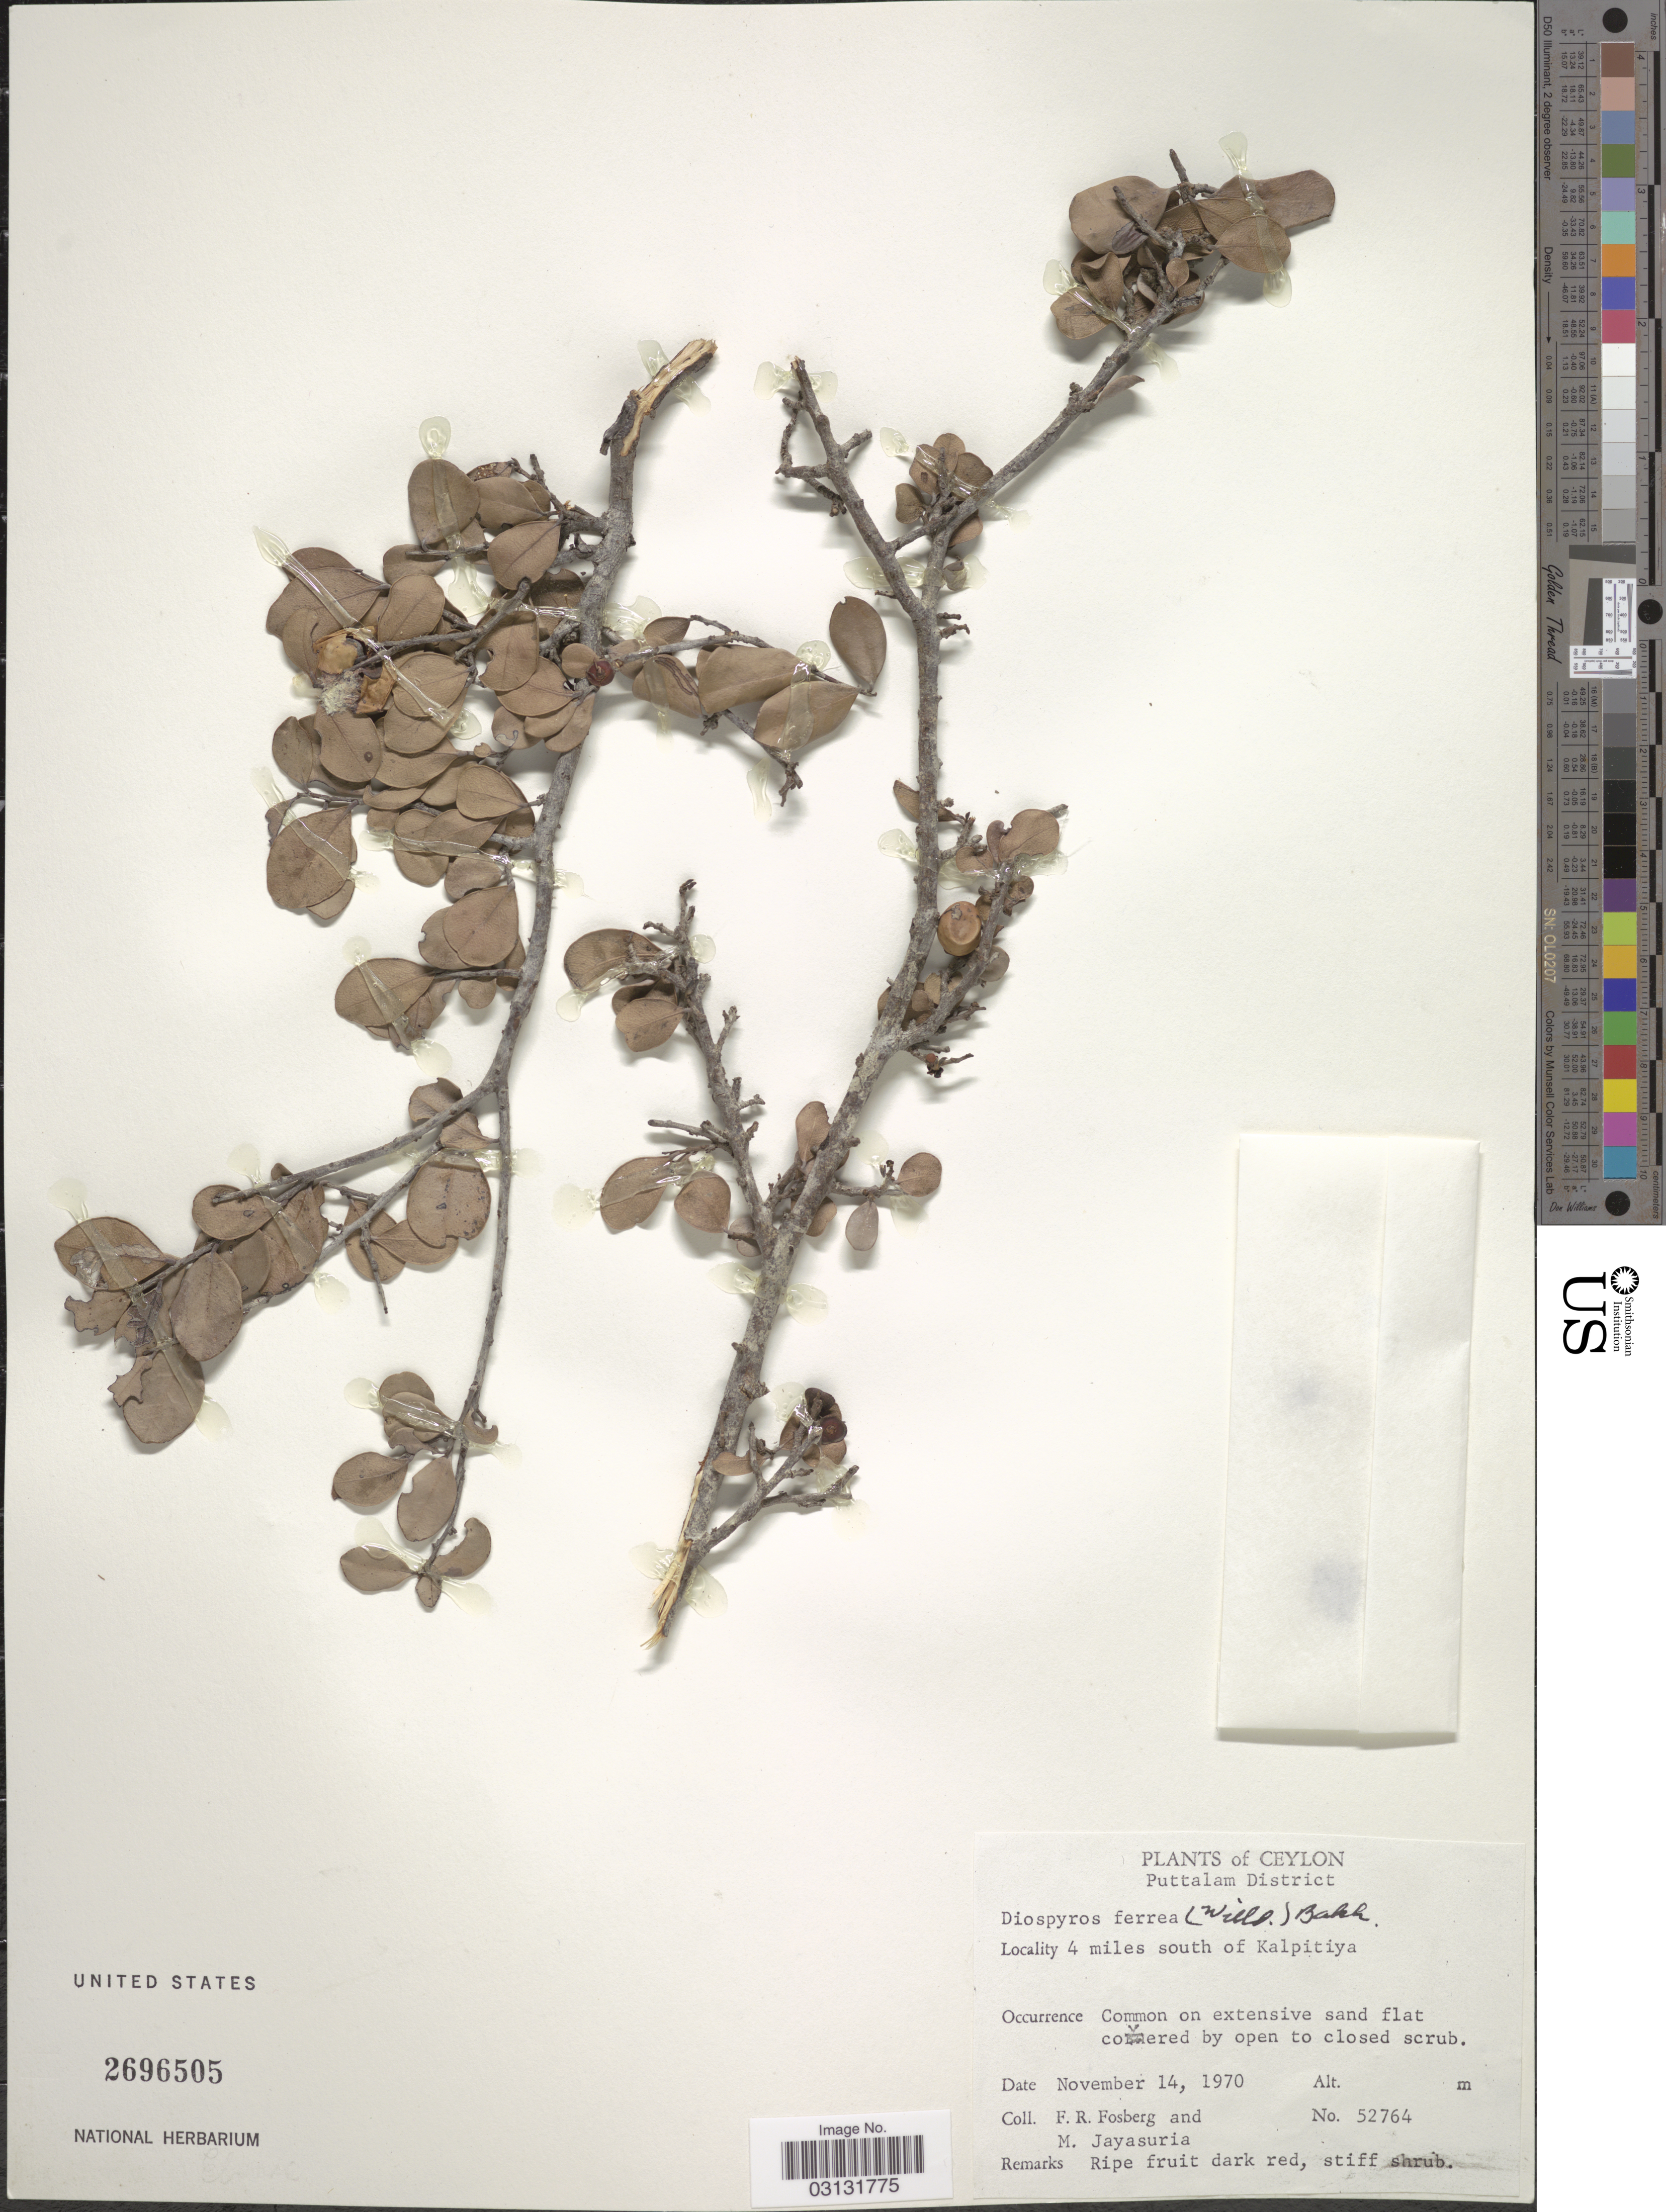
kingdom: Plantae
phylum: Tracheophyta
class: Magnoliopsida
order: Ericales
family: Ebenaceae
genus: Diospyros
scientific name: Diospyros ferrea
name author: (Willd.) Bakh.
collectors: F. R. Fosberg & M. Jayasuria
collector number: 52764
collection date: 1970-11-14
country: Sri Lanka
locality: Ceylon. Puttalam District. 4 miles south of Kalpitiya.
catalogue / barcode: US 2696505